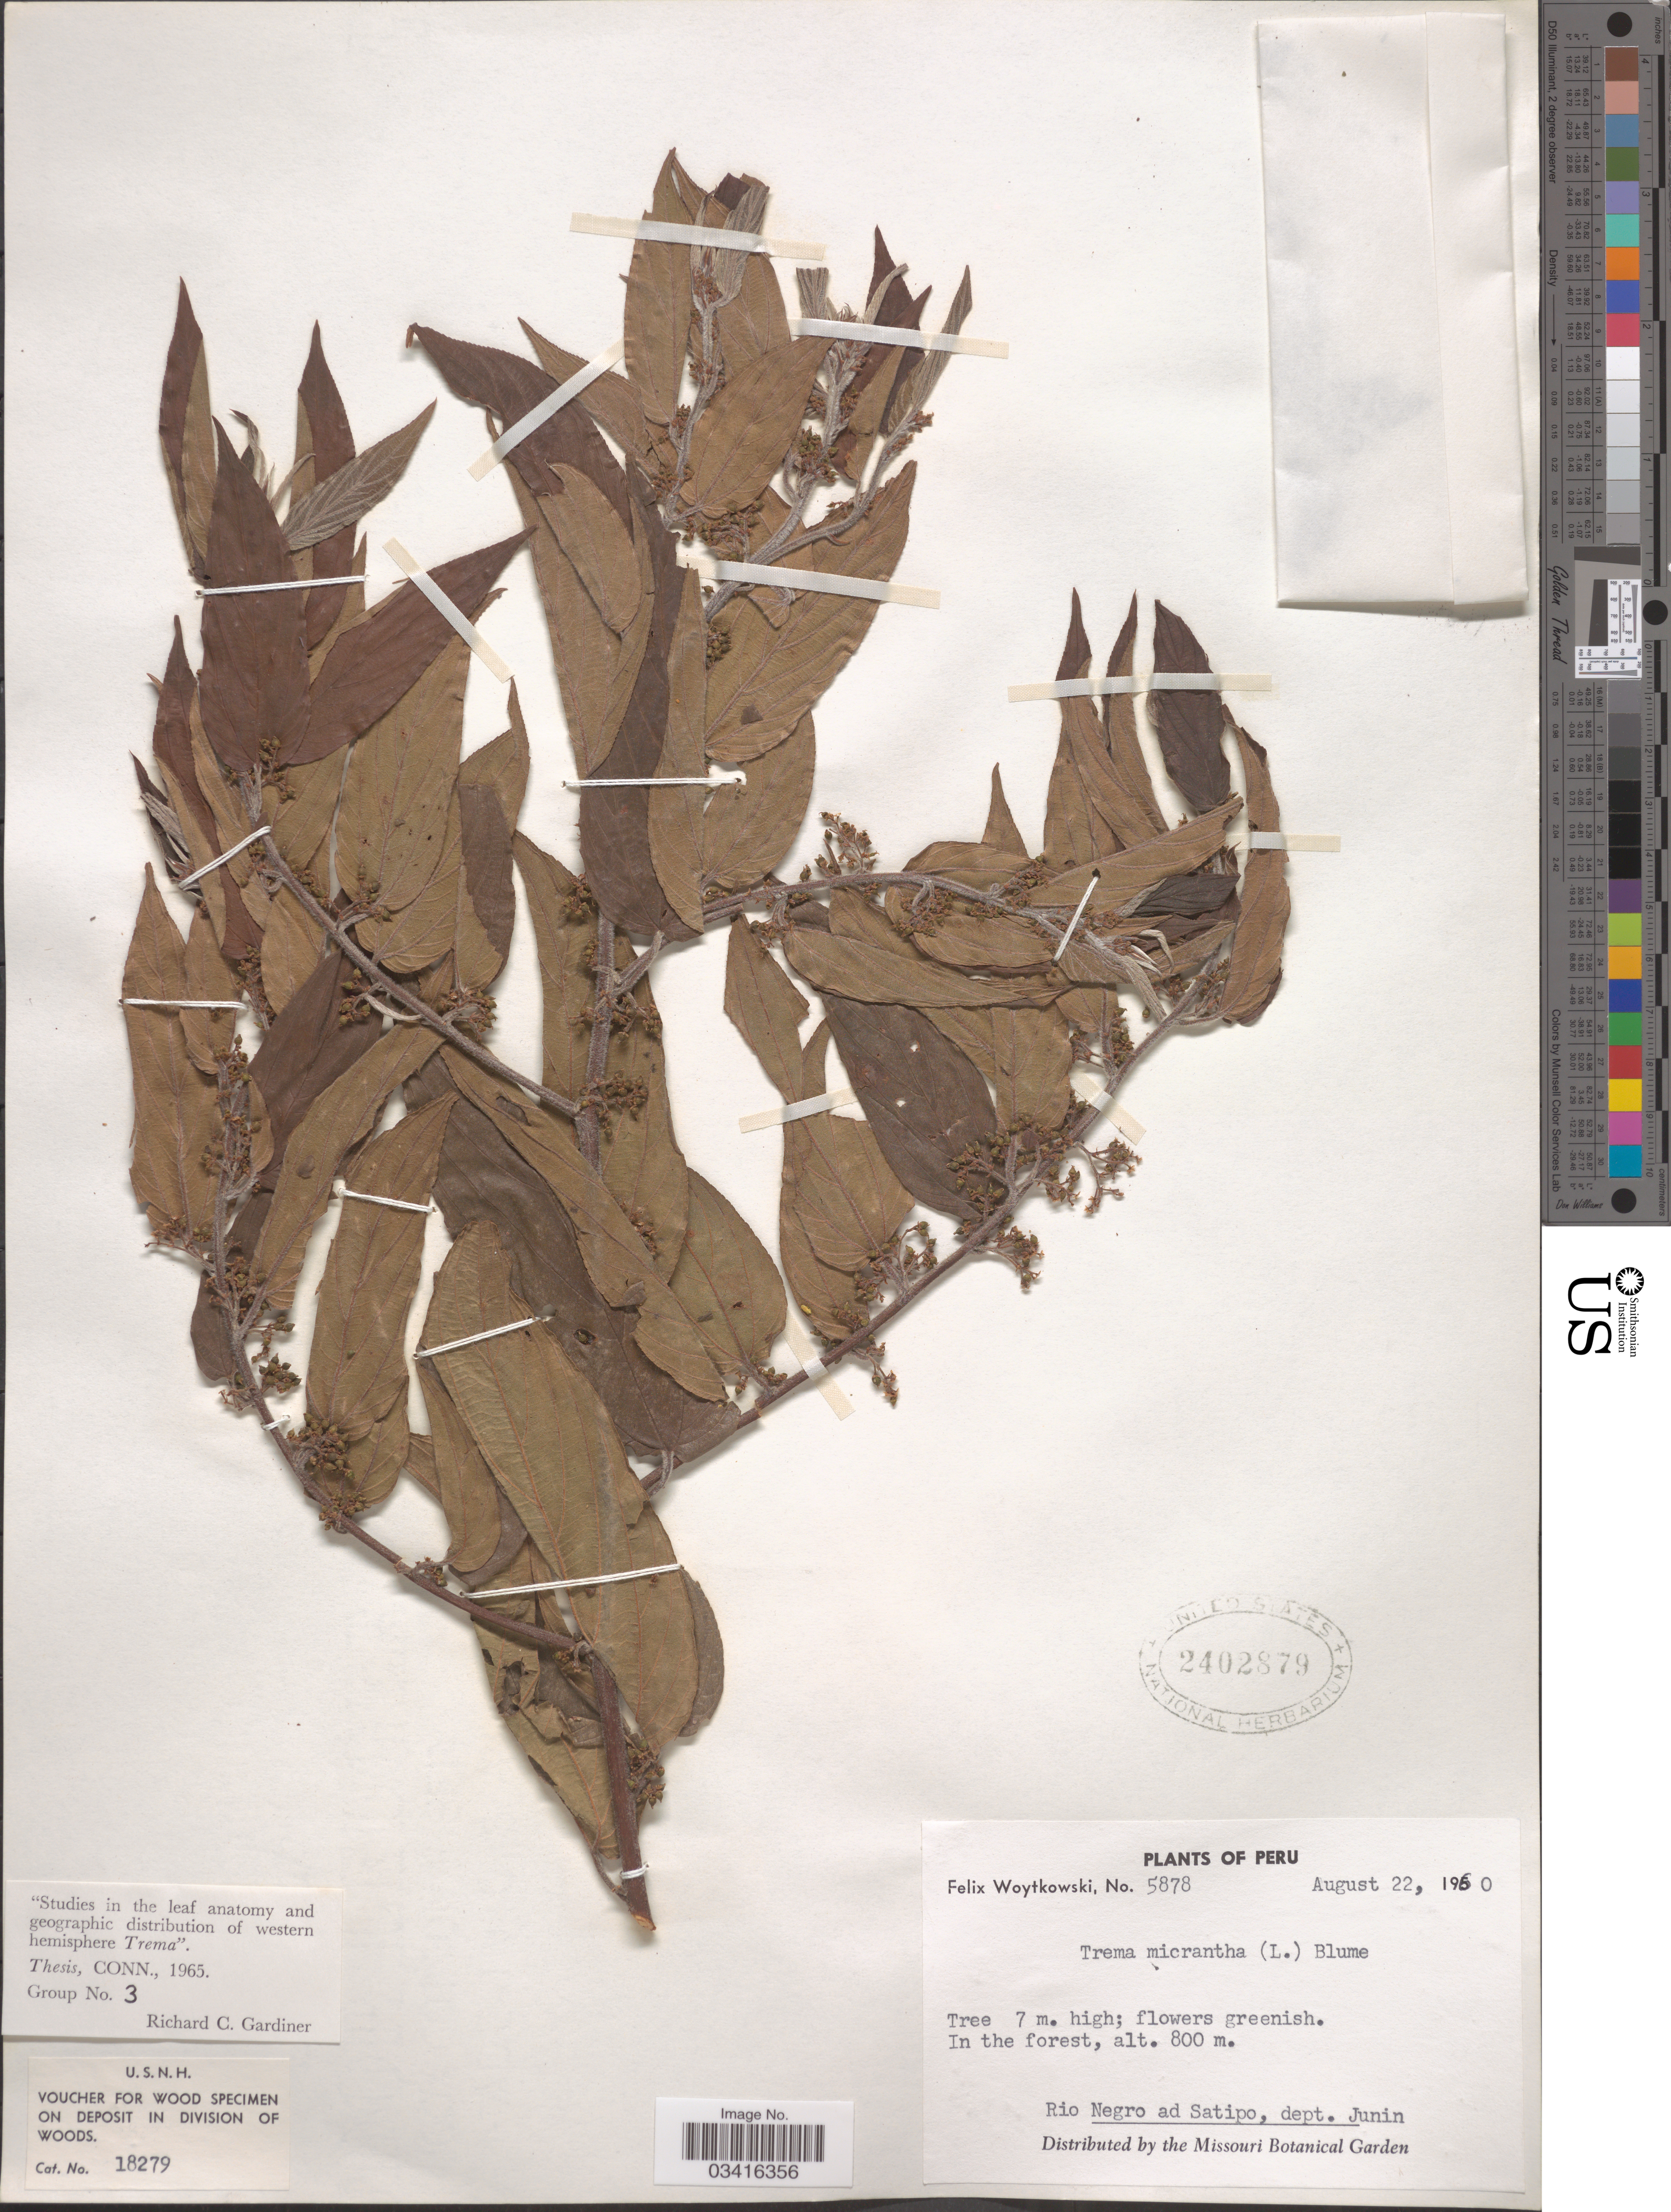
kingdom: Plantae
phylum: Tracheophyta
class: Magnoliopsida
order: Rosales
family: Cannabaceae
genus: Trema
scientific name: Trema micranthum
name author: (L.) Blume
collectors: F. Woytkowski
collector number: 5878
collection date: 1960-08-22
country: Peru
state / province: Junín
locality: Rio Negro ad Satipo, dept. Junin.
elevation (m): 800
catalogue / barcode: US 2402879